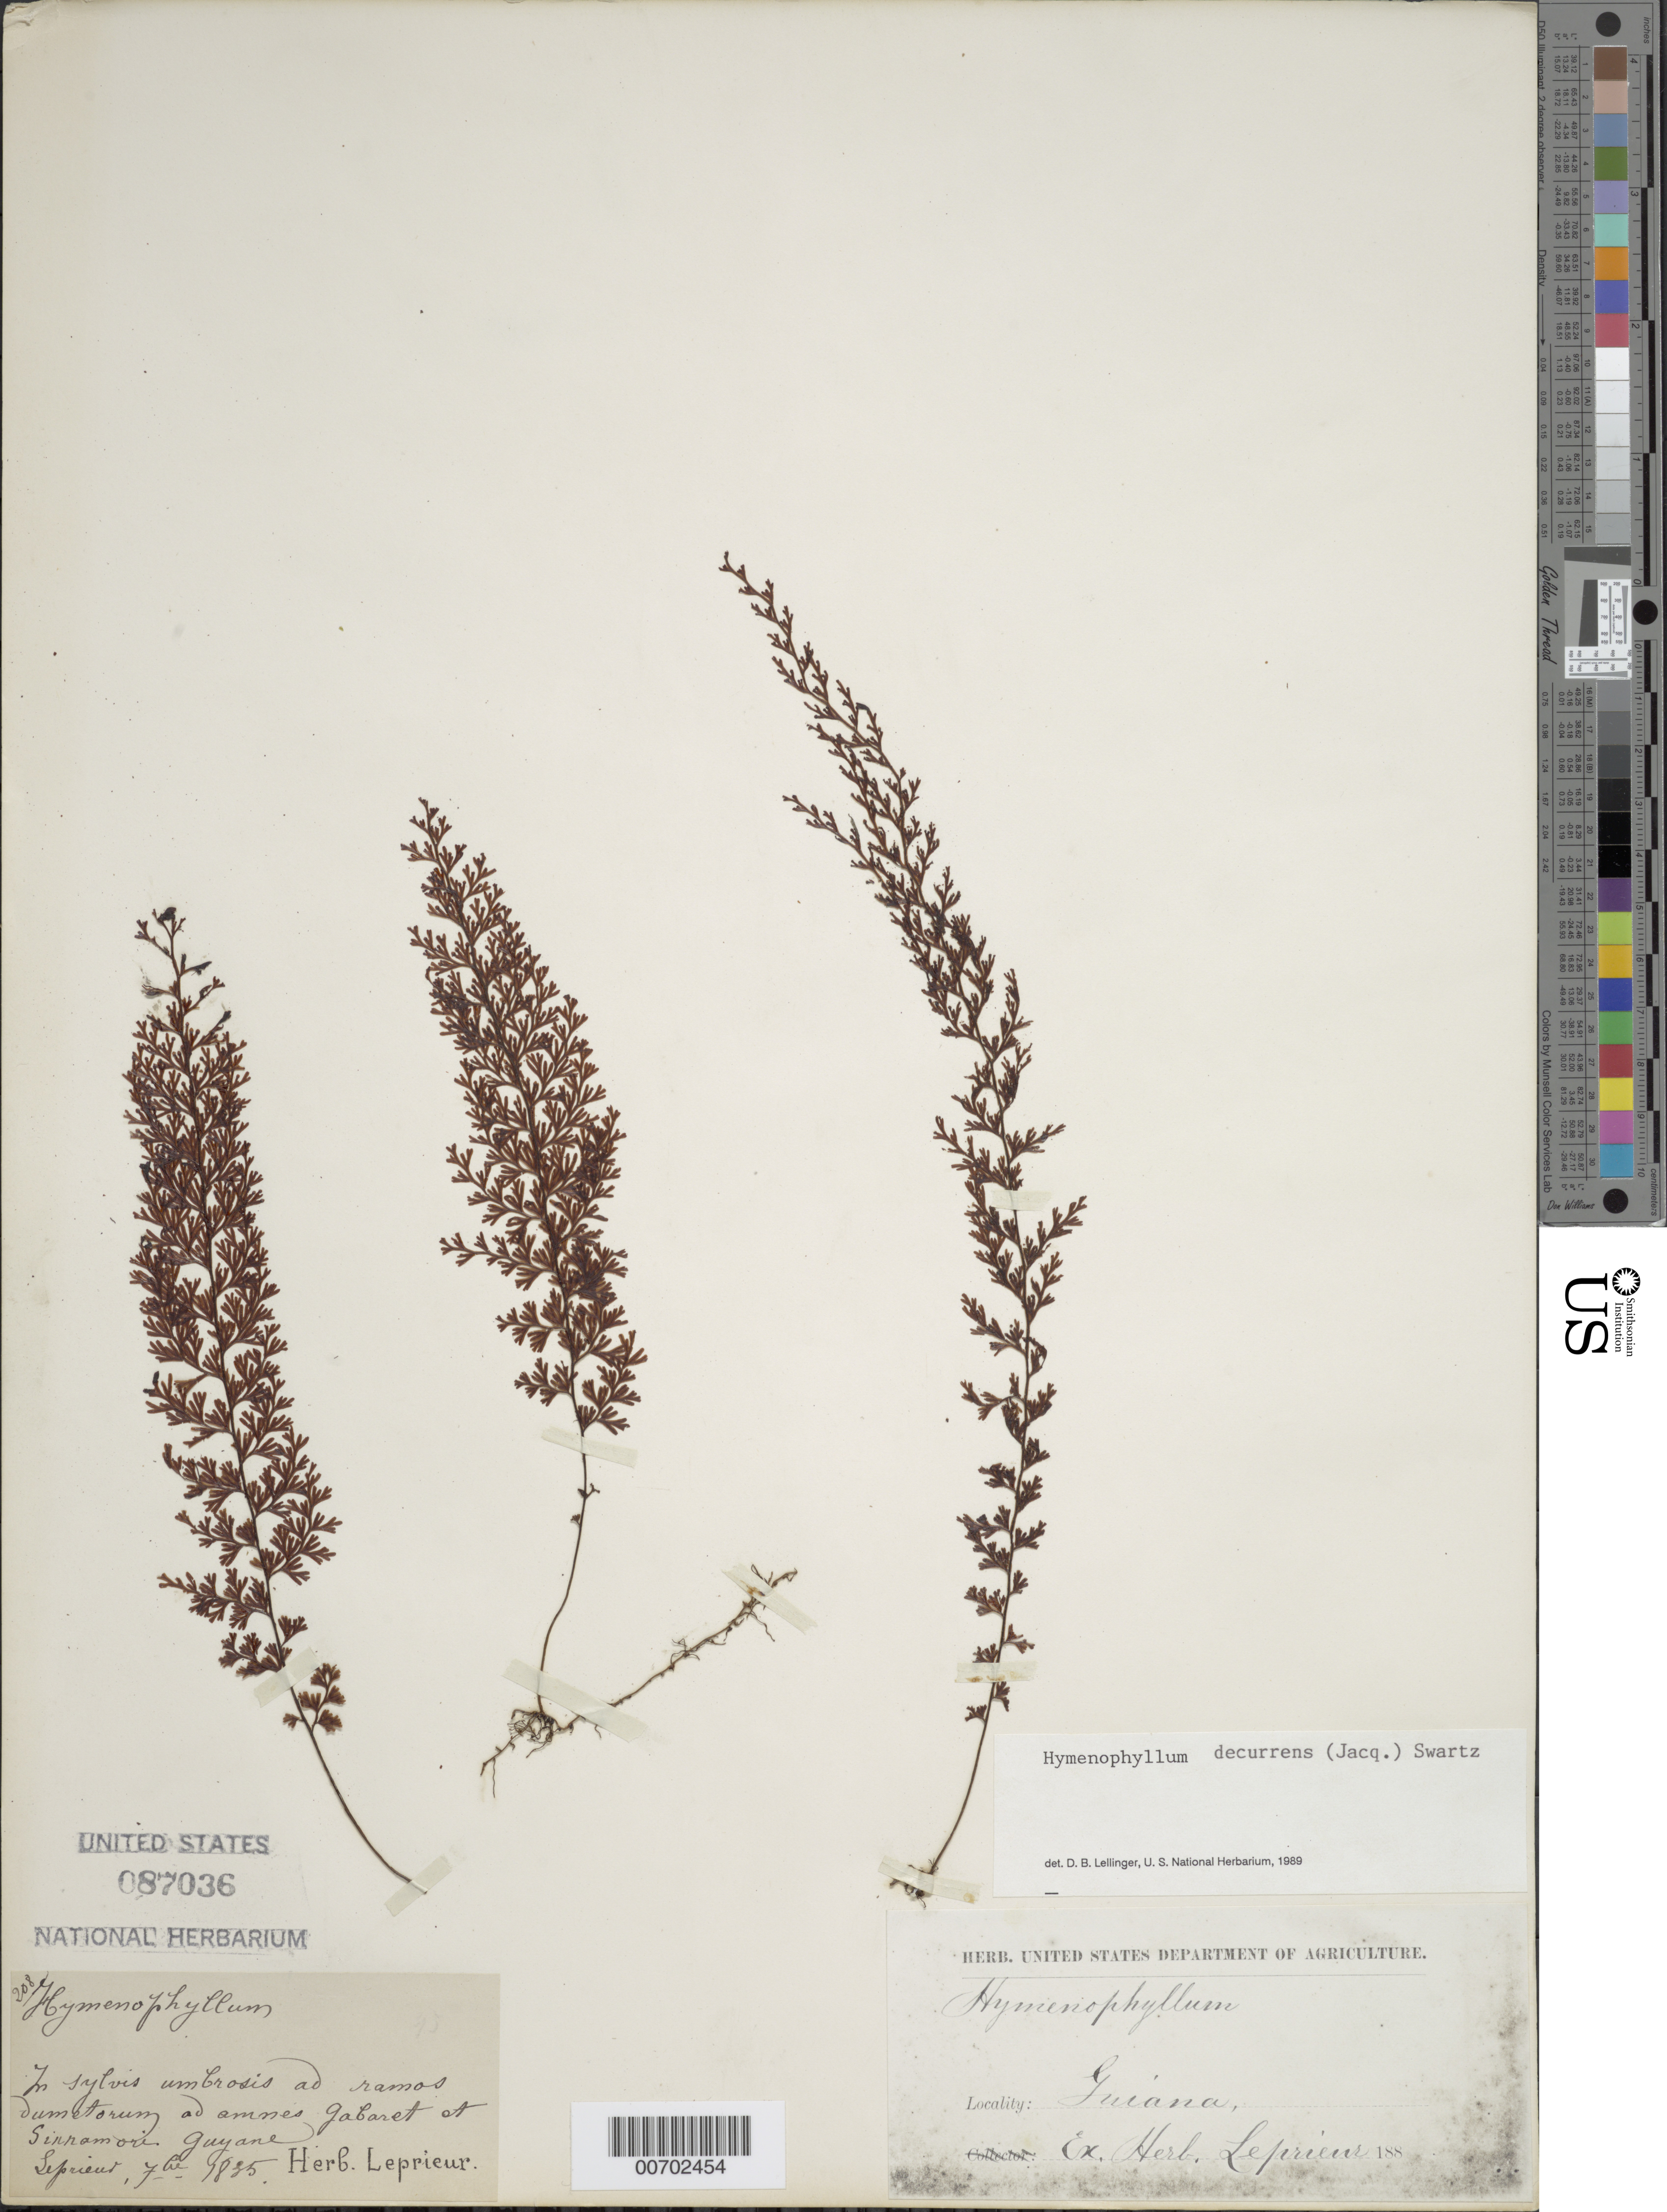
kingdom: Plantae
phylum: Tracheophyta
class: Polypodiopsida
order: Hymenophyllales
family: Hymenophyllaceae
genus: Hymenophyllum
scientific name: Hymenophyllum decurrens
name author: (Jacq.) Sw.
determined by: Lellinger, David B., (BOT), Smithsonian Institution - National Museum of Natural History (UNITED STATES)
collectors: F. M. R. Leprieur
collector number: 208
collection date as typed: July 1835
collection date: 1835-07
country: French Guiana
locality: Gabaret et Sirramori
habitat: Silvis umbrosis ad ramos dumetorum ad amnes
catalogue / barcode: US 87036